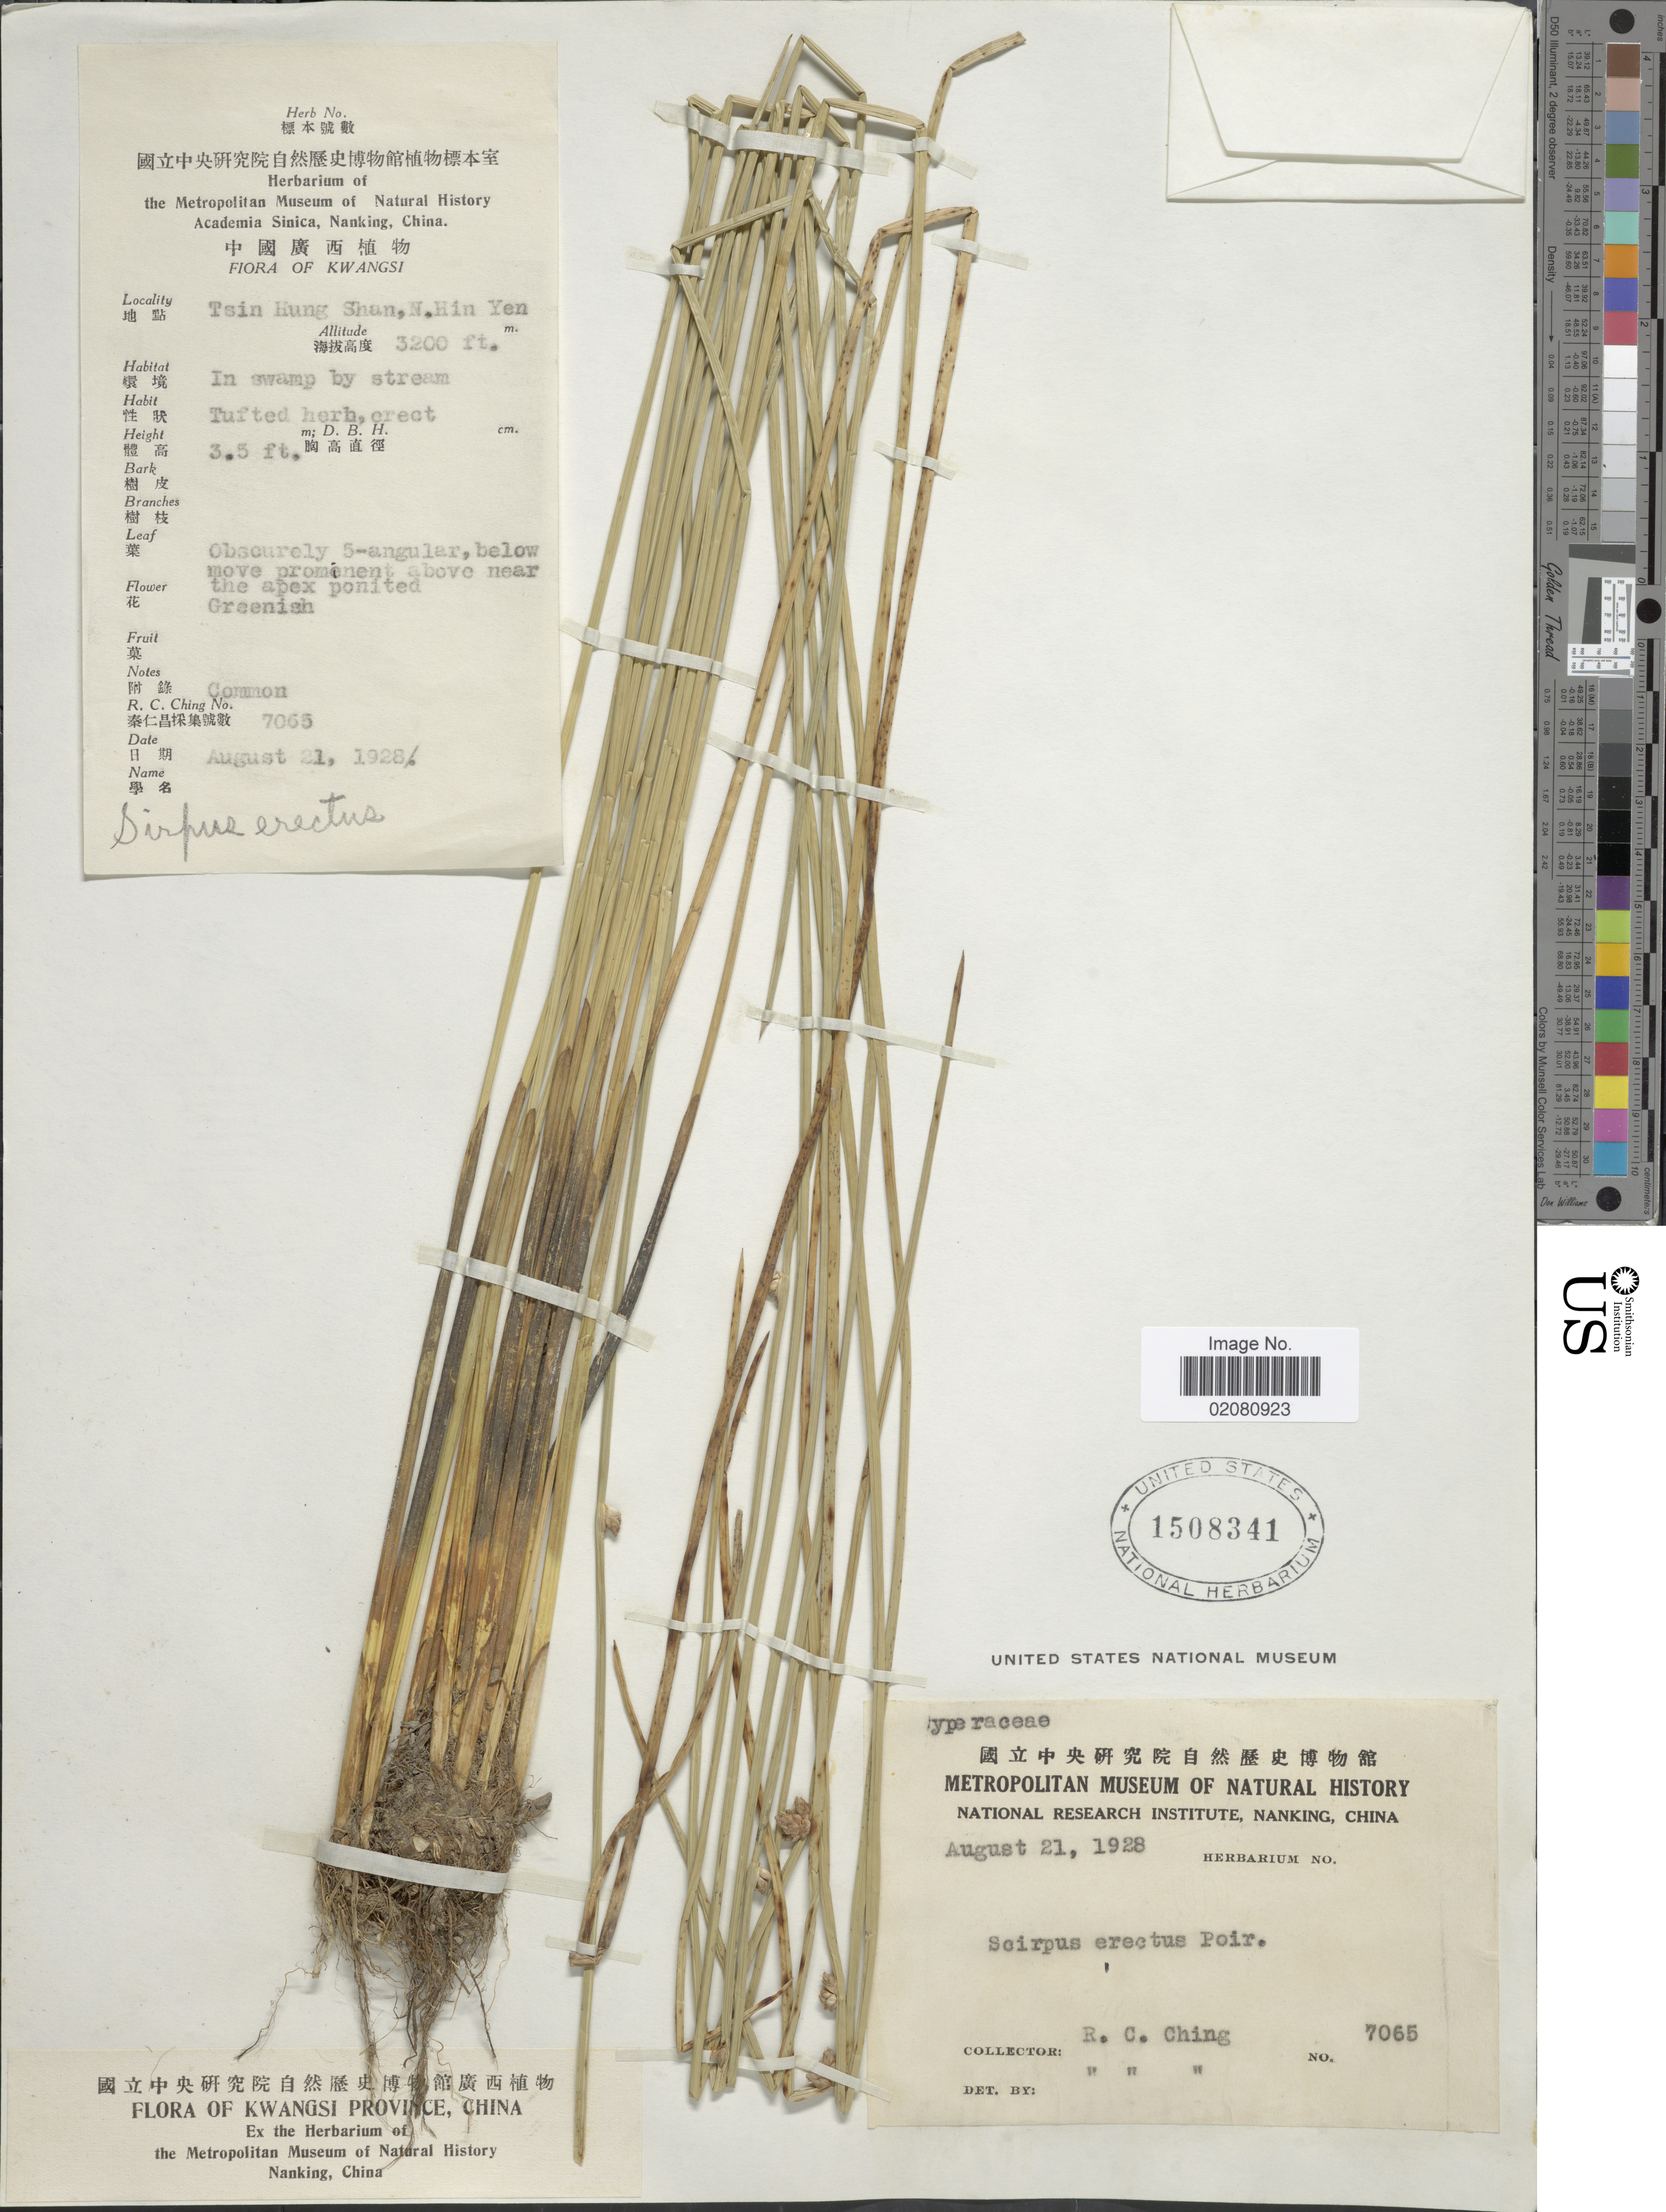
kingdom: Plantae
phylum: Tracheophyta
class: Liliopsida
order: Poales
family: Cyperaceae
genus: Schoenoplectus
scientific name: Schoenoplectus juncoides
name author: (Roxb.) Palla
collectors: R. C. Ching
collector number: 7065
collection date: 1928-08-21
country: China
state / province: Guangxi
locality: Kwangsi Province. Tsin Hung Shan, N Hin Yen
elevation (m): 975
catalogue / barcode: US 1508341